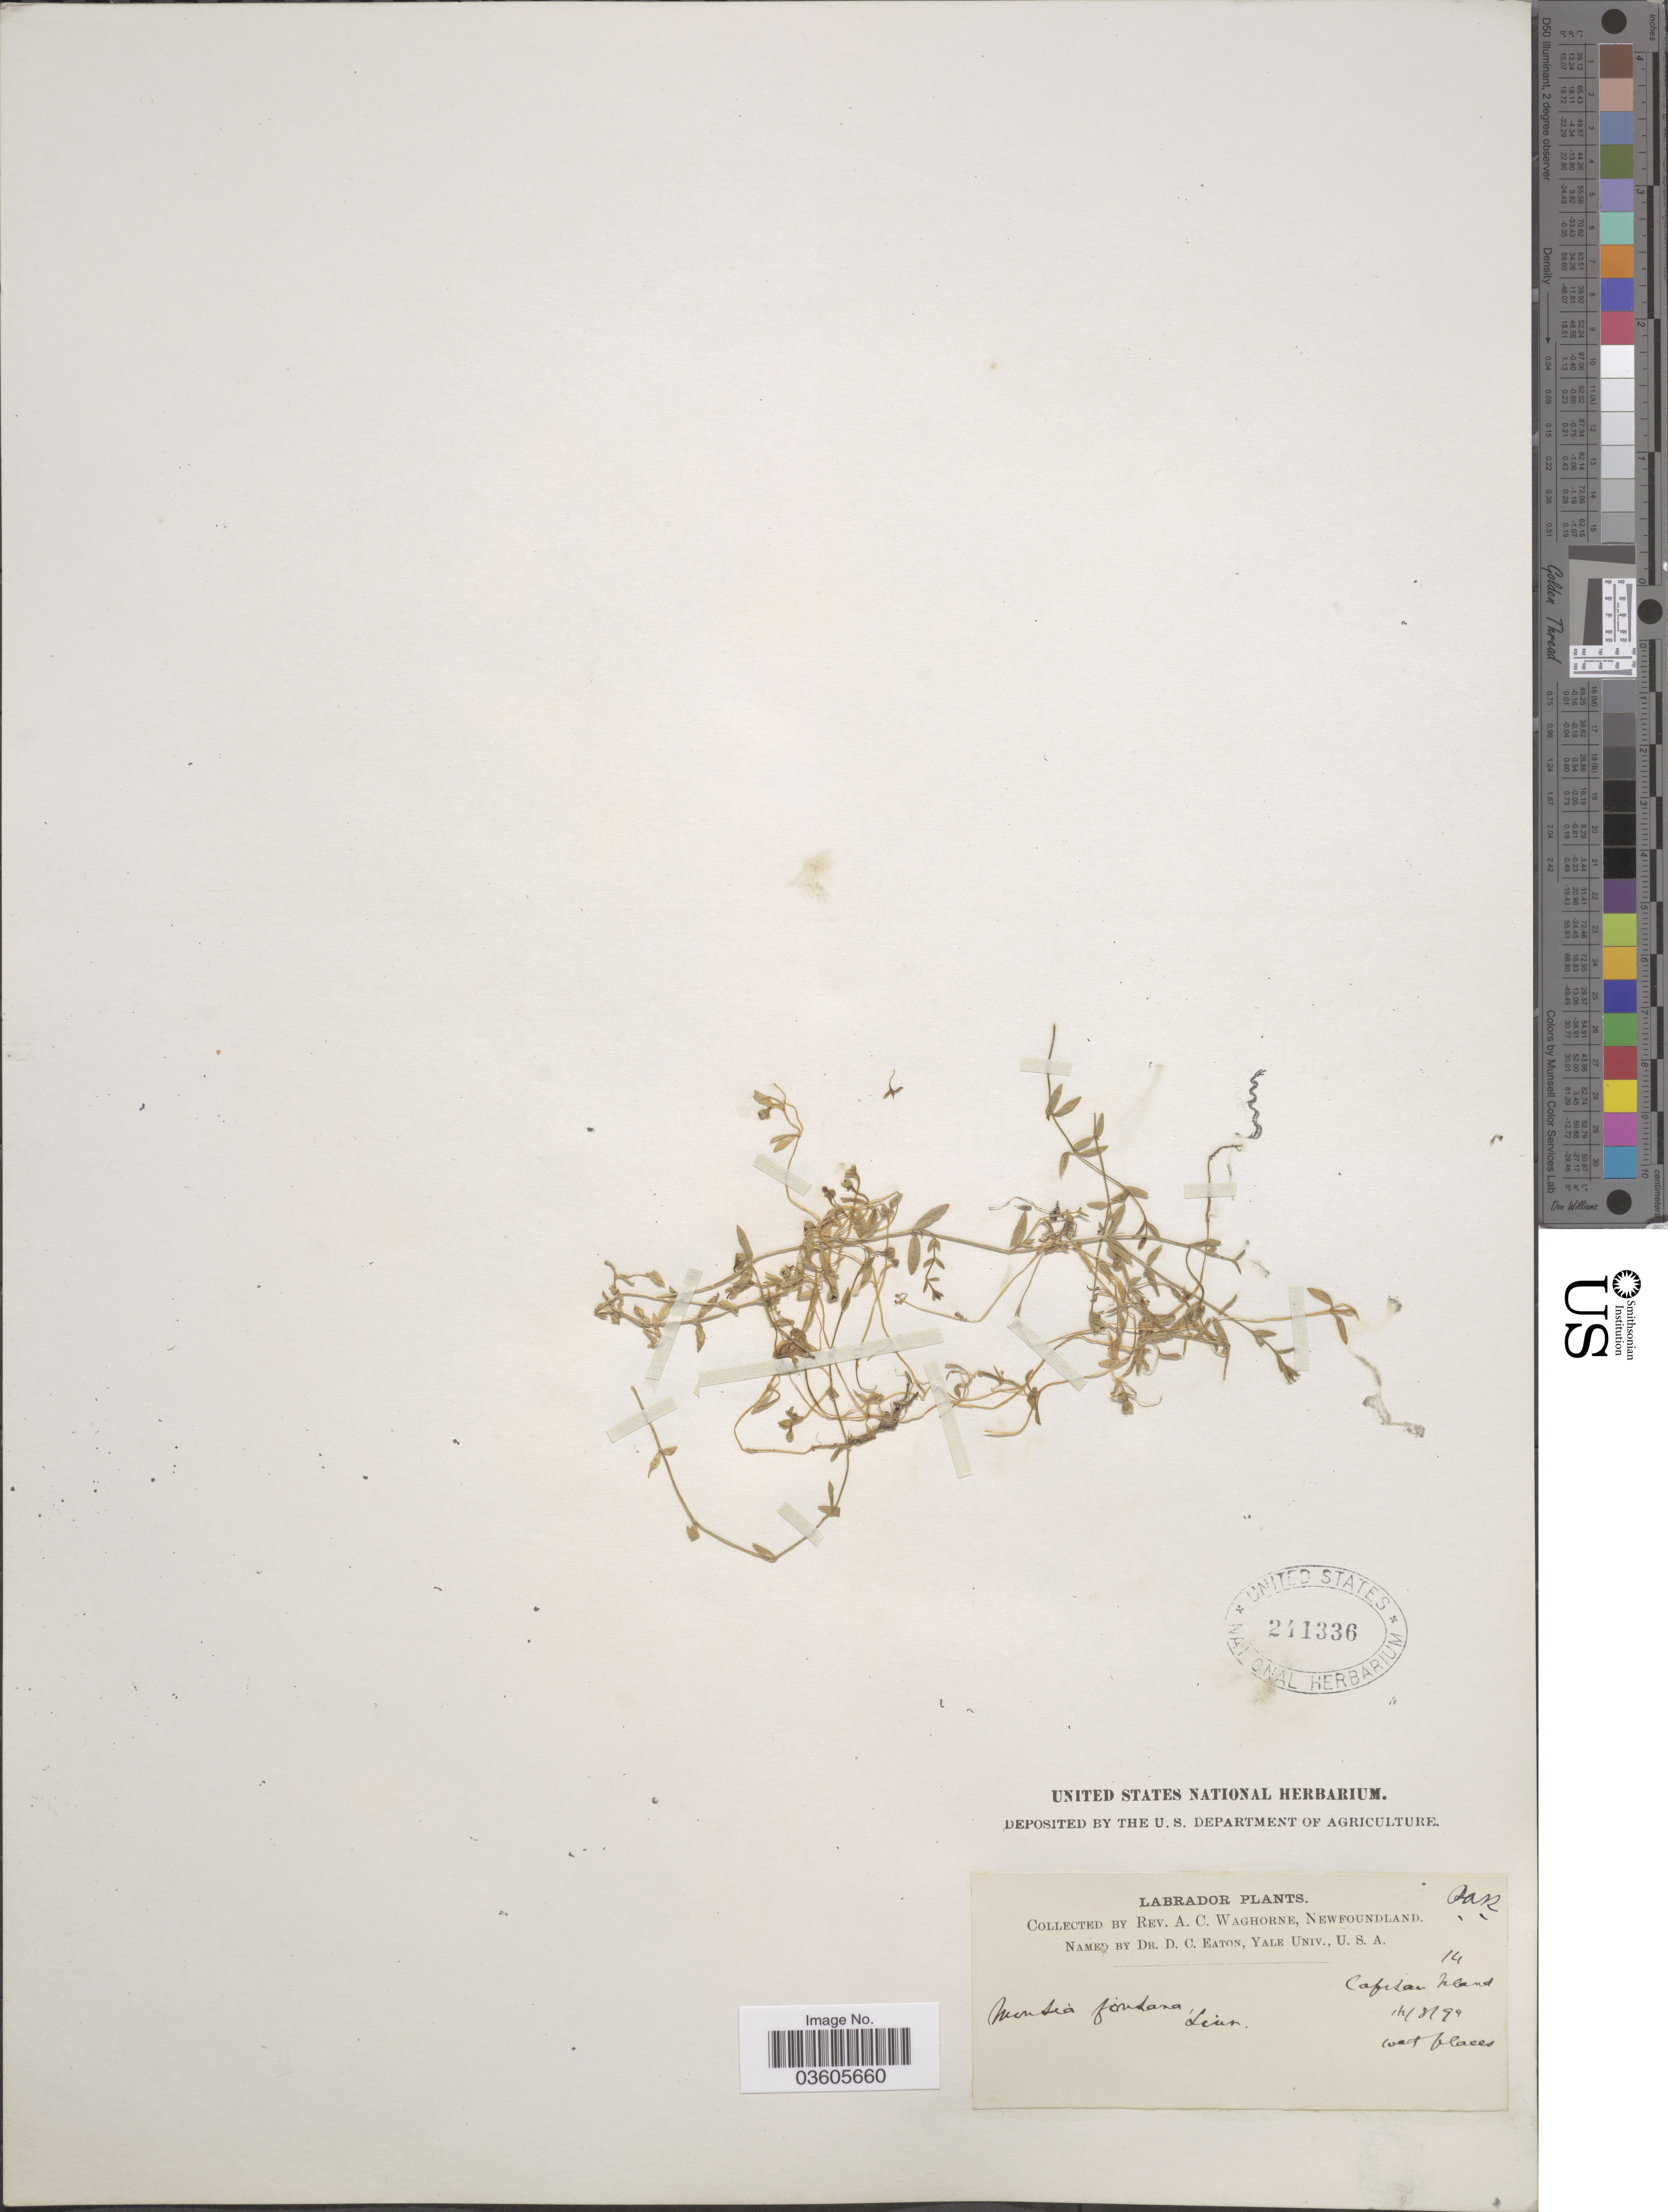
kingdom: Plantae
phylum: Tracheophyta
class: Magnoliopsida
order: Caryophyllales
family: Montiaceae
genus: Montia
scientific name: Montia fontana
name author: L.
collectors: A. Waghorne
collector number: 14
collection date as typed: Transcribed d/m/y: 14/8/94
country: Canada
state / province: Newfoundland and Labrador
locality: Labrador. Capstan Island.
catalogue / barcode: US 241336